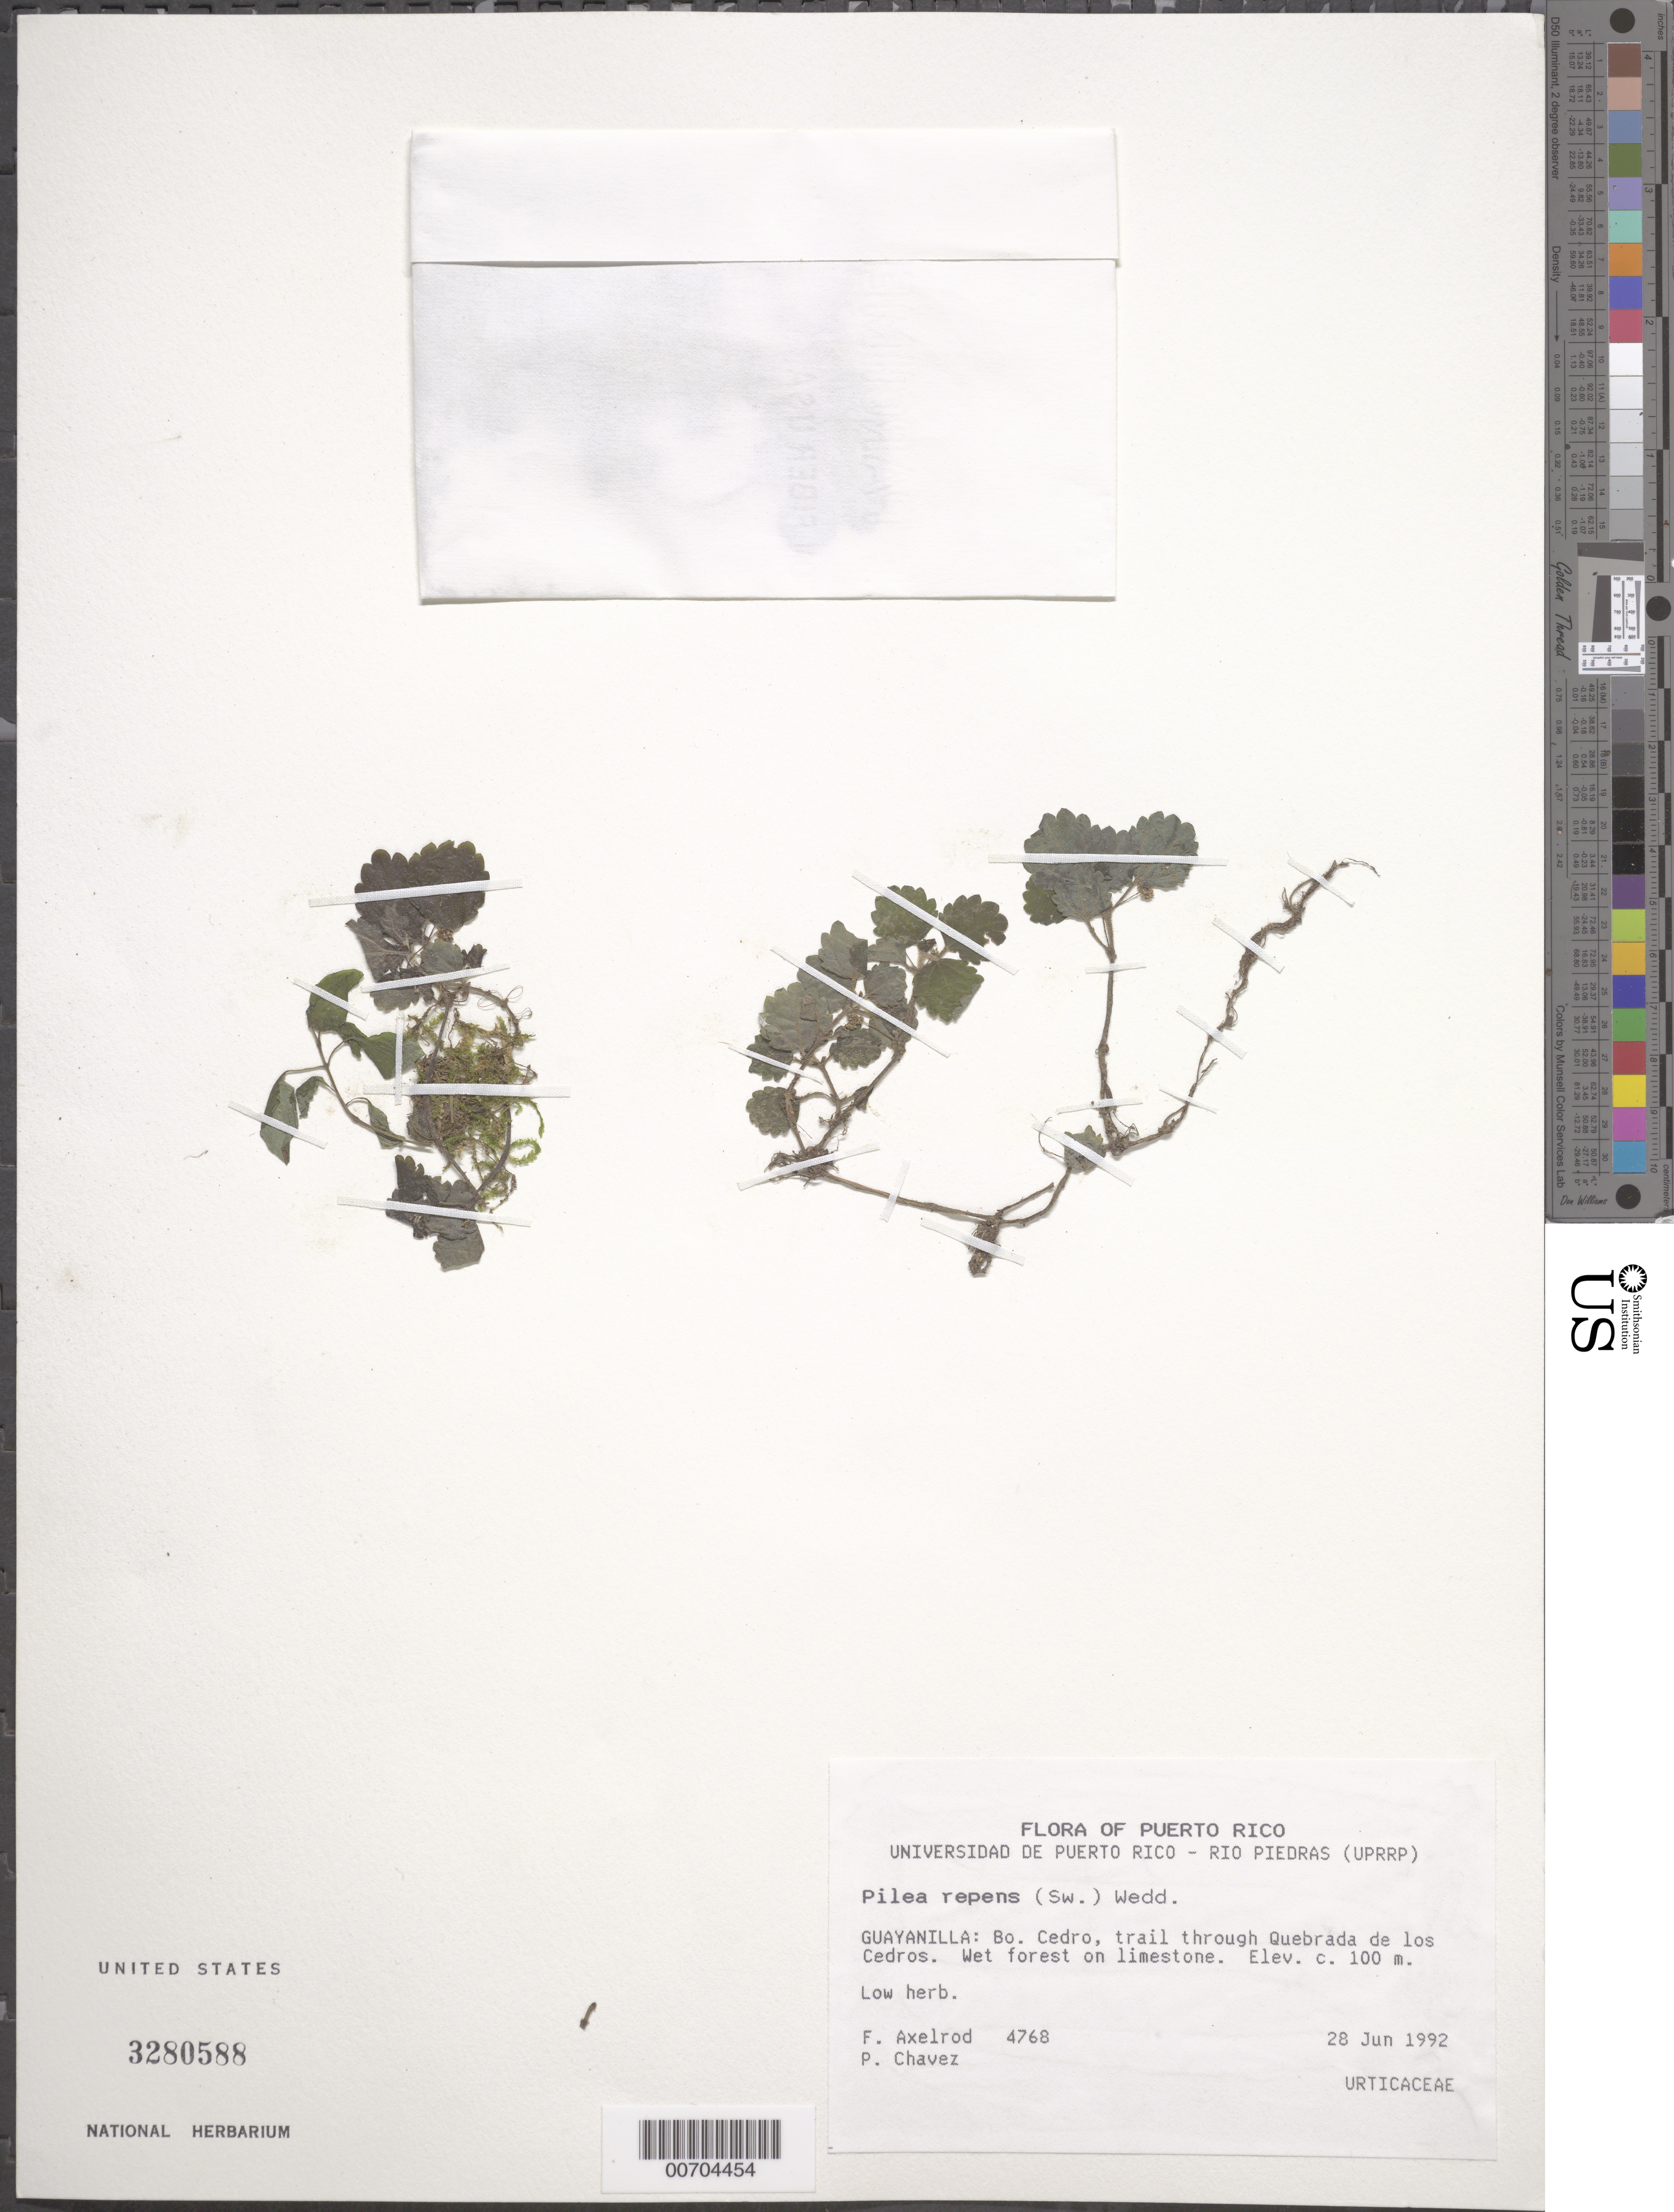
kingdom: Plantae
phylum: Tracheophyta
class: Magnoliopsida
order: Rosales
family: Urticaceae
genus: Pilea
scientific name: Pilea repens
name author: (Sw.) Wedd.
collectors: F. S. Axelrod & P. Chavez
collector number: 4768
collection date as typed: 28 Jun 1992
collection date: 1992-06-28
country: Puerto Rico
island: Greater Antilles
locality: Guayanilla: Bo. Cedro, trail through Quebrada de los Cedros.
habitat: Wet forest on limestone.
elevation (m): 100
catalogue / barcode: US 3280588